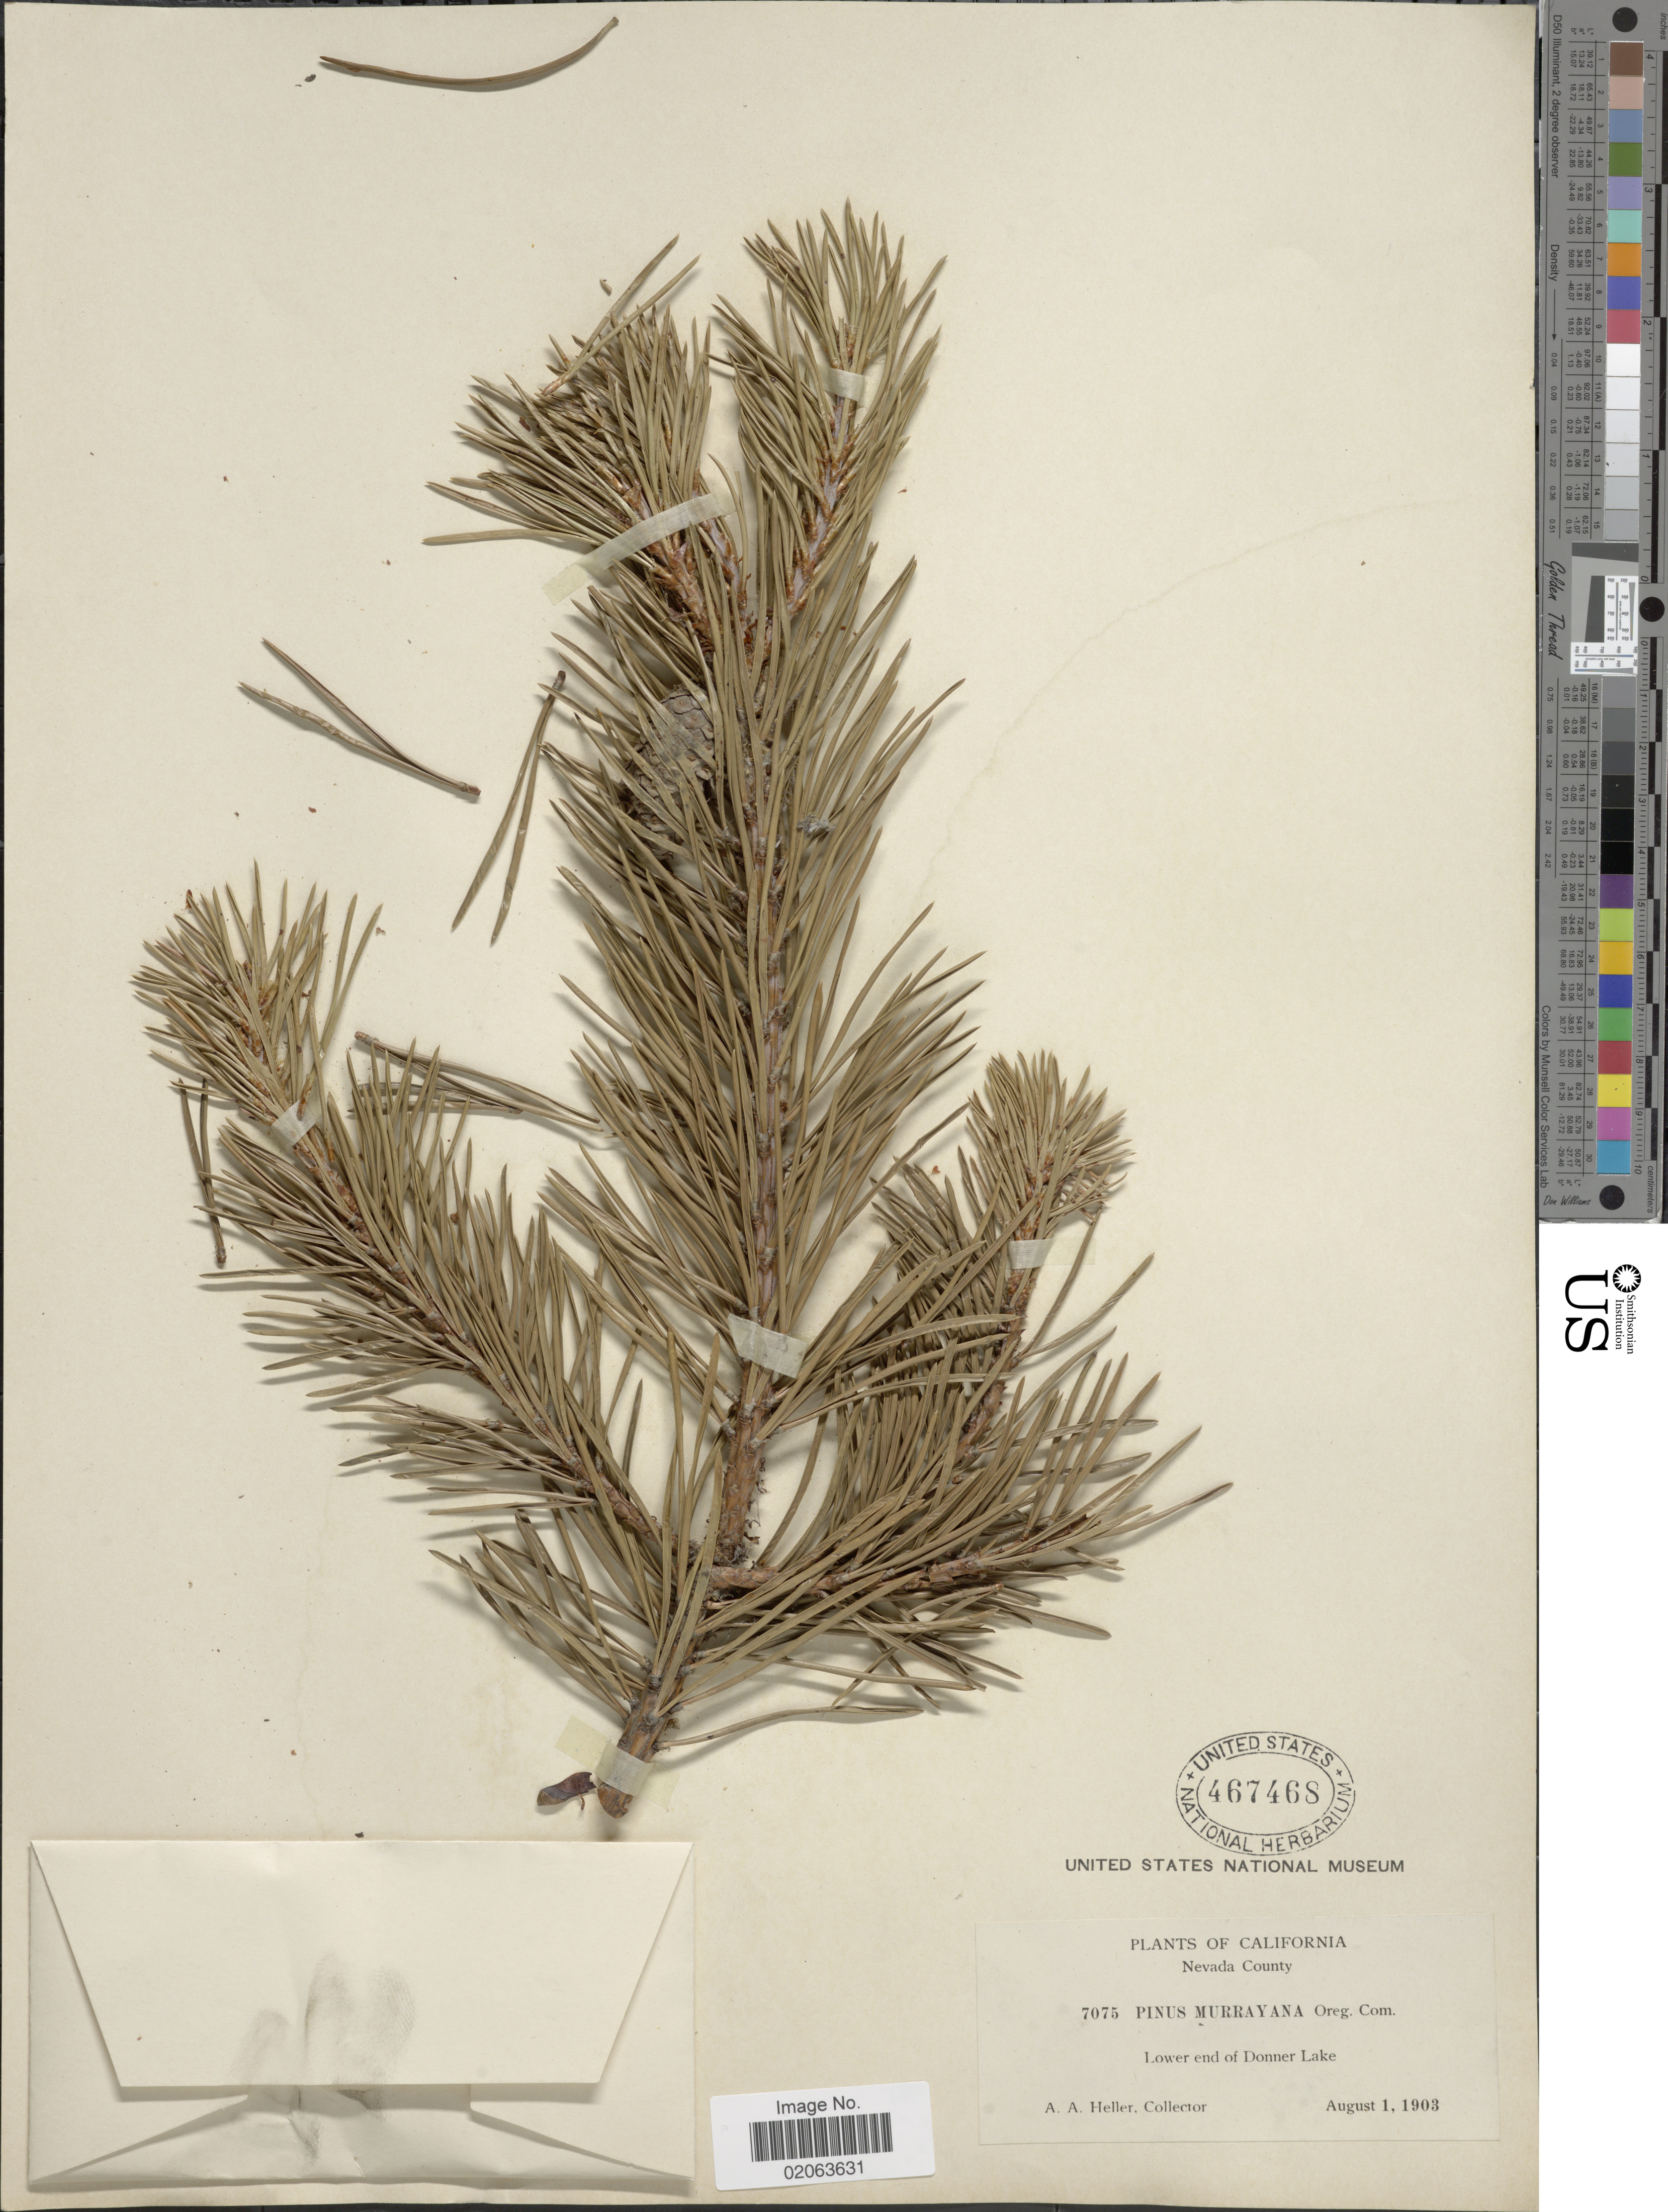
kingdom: Plantae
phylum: Tracheophyta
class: Pinopsida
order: Pinales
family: Pinaceae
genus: Pinus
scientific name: Pinus contorta var. murrayana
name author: (Balf.) S. Watson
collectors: A. A. Heller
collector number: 7075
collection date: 1903-08-01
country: United States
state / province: California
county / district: Nevada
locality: Nevada County. Lower end of Donner Lake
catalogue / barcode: US 467468